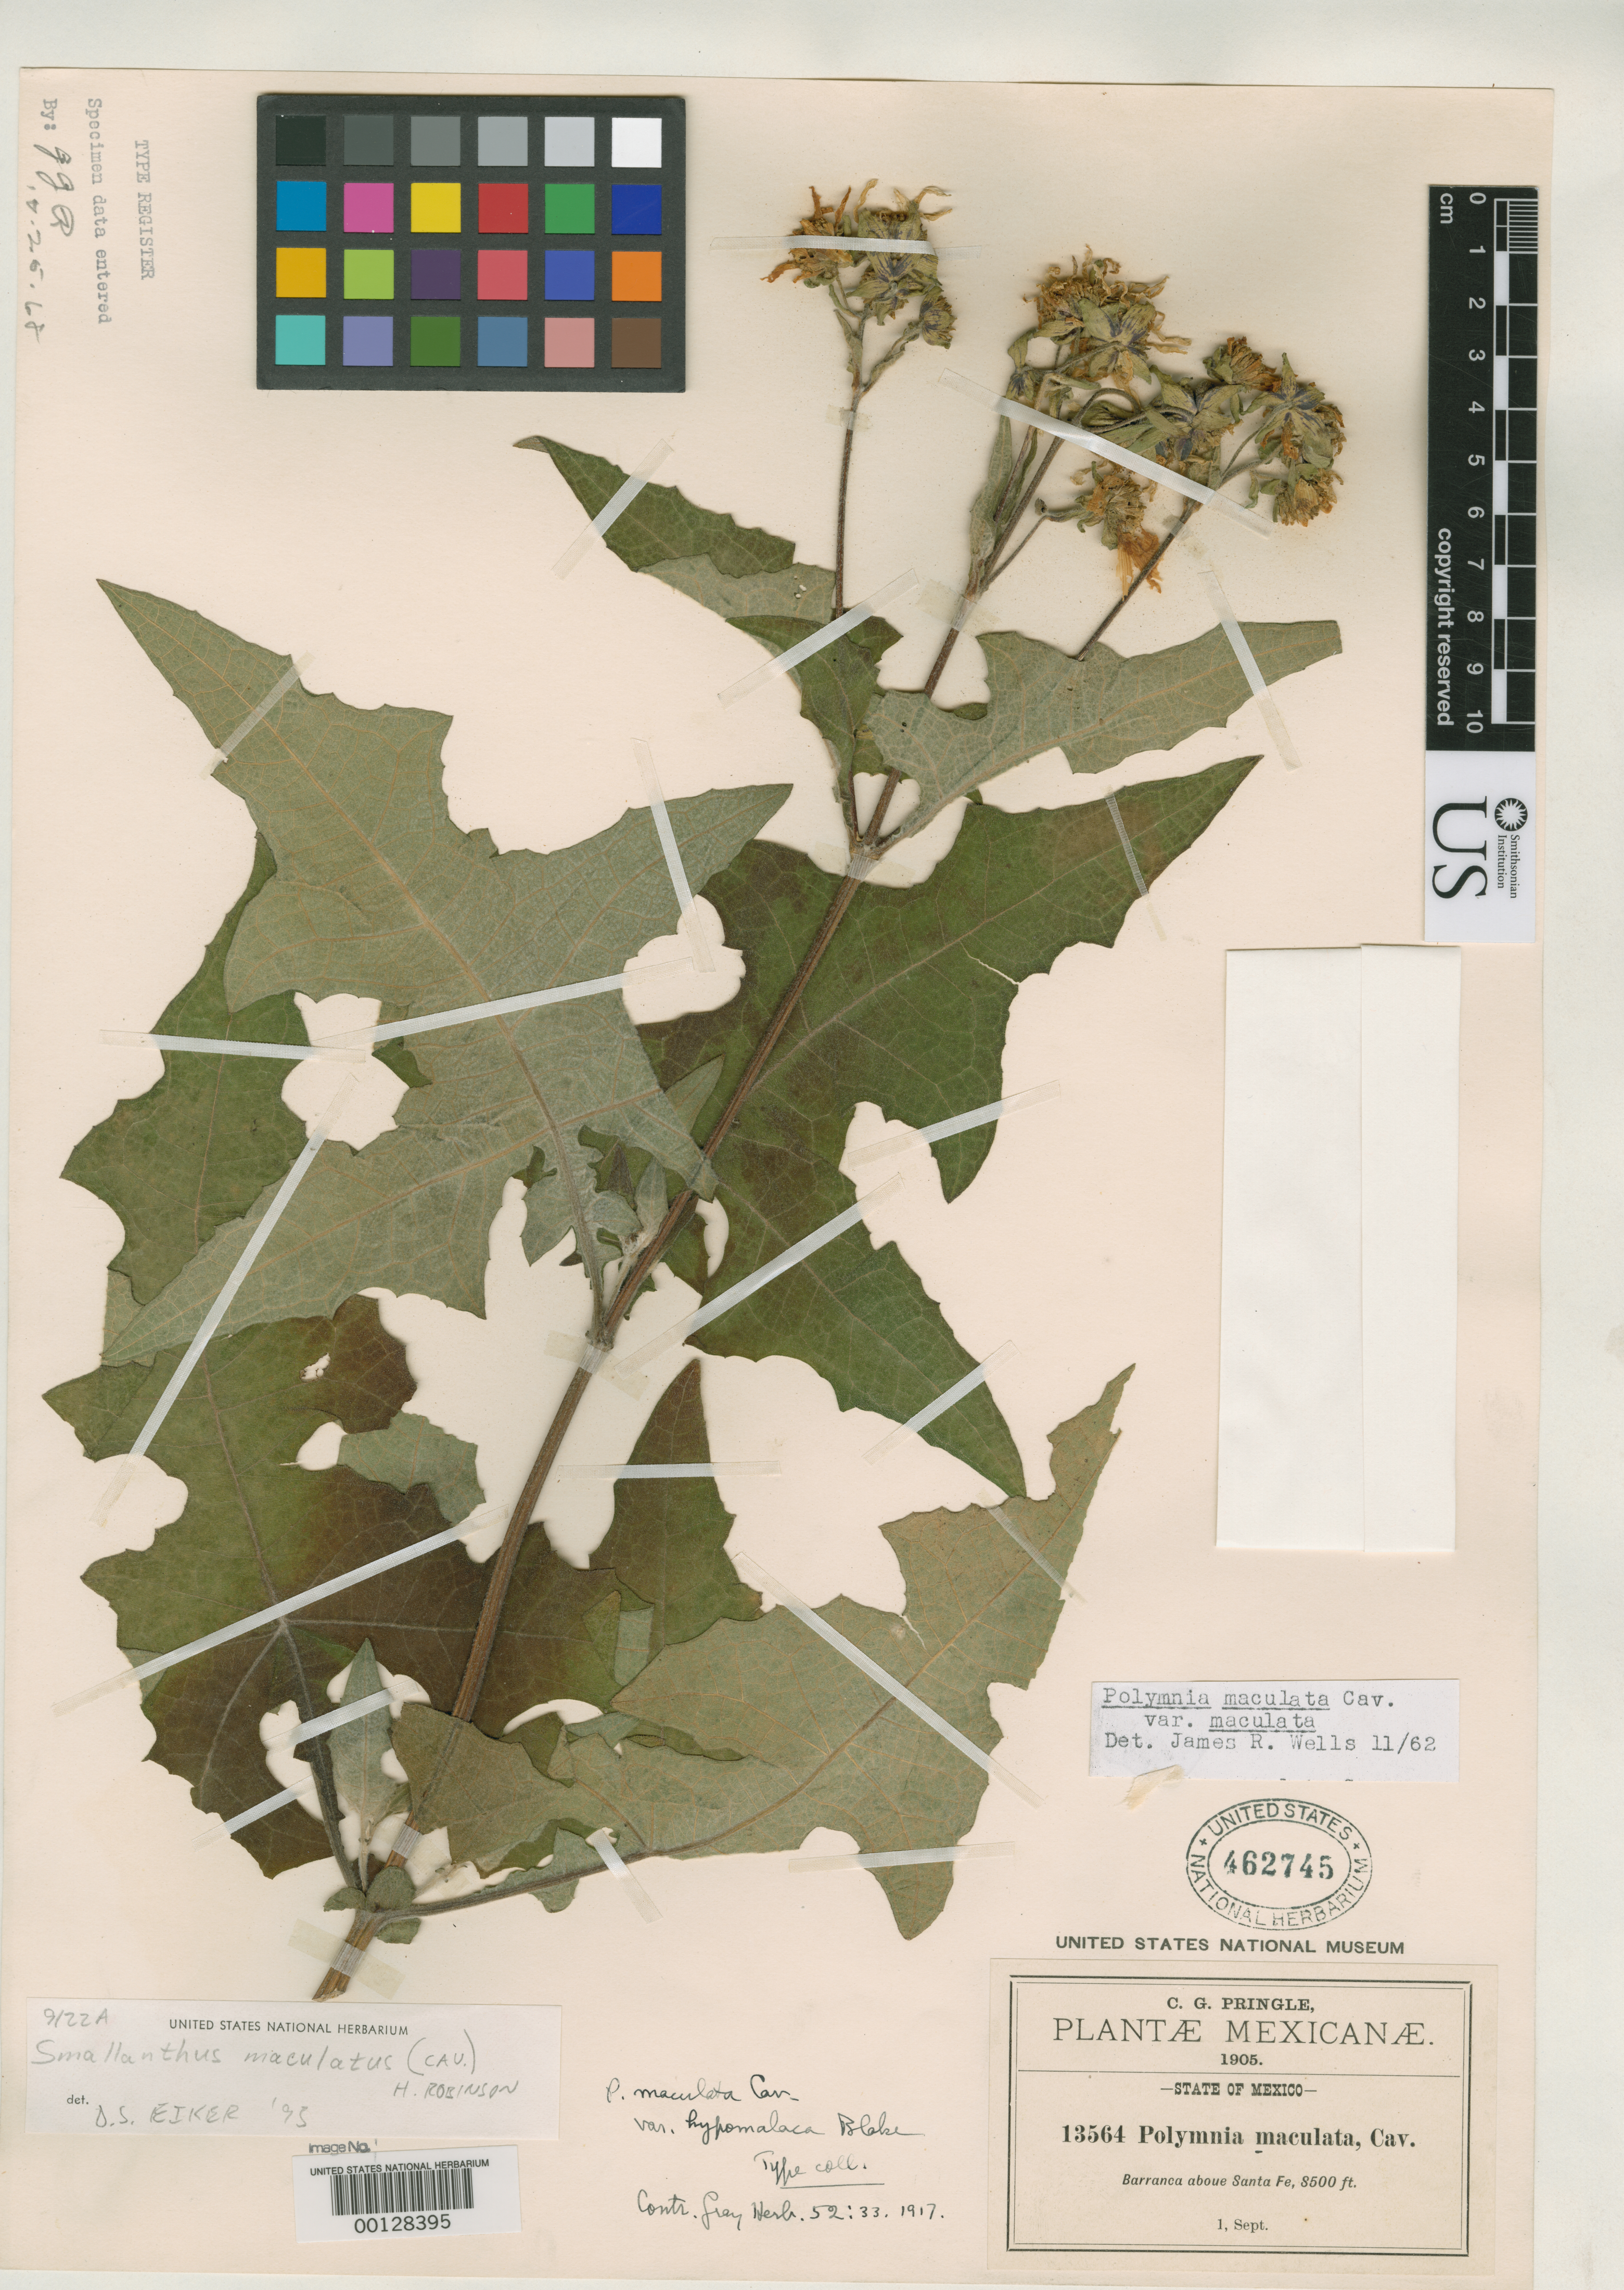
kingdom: Plantae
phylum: Tracheophyta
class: Magnoliopsida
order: Asterales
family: Asteraceae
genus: Polymnia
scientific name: Polymnia maculata var. hypomalaca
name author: S.F. Blake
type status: Isotype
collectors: C. G. Pringle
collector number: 13564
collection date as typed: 01 Sep 1905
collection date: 1905-09-01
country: Mexico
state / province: México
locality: Barranca above Santa Fe.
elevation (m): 2591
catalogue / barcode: US 462745